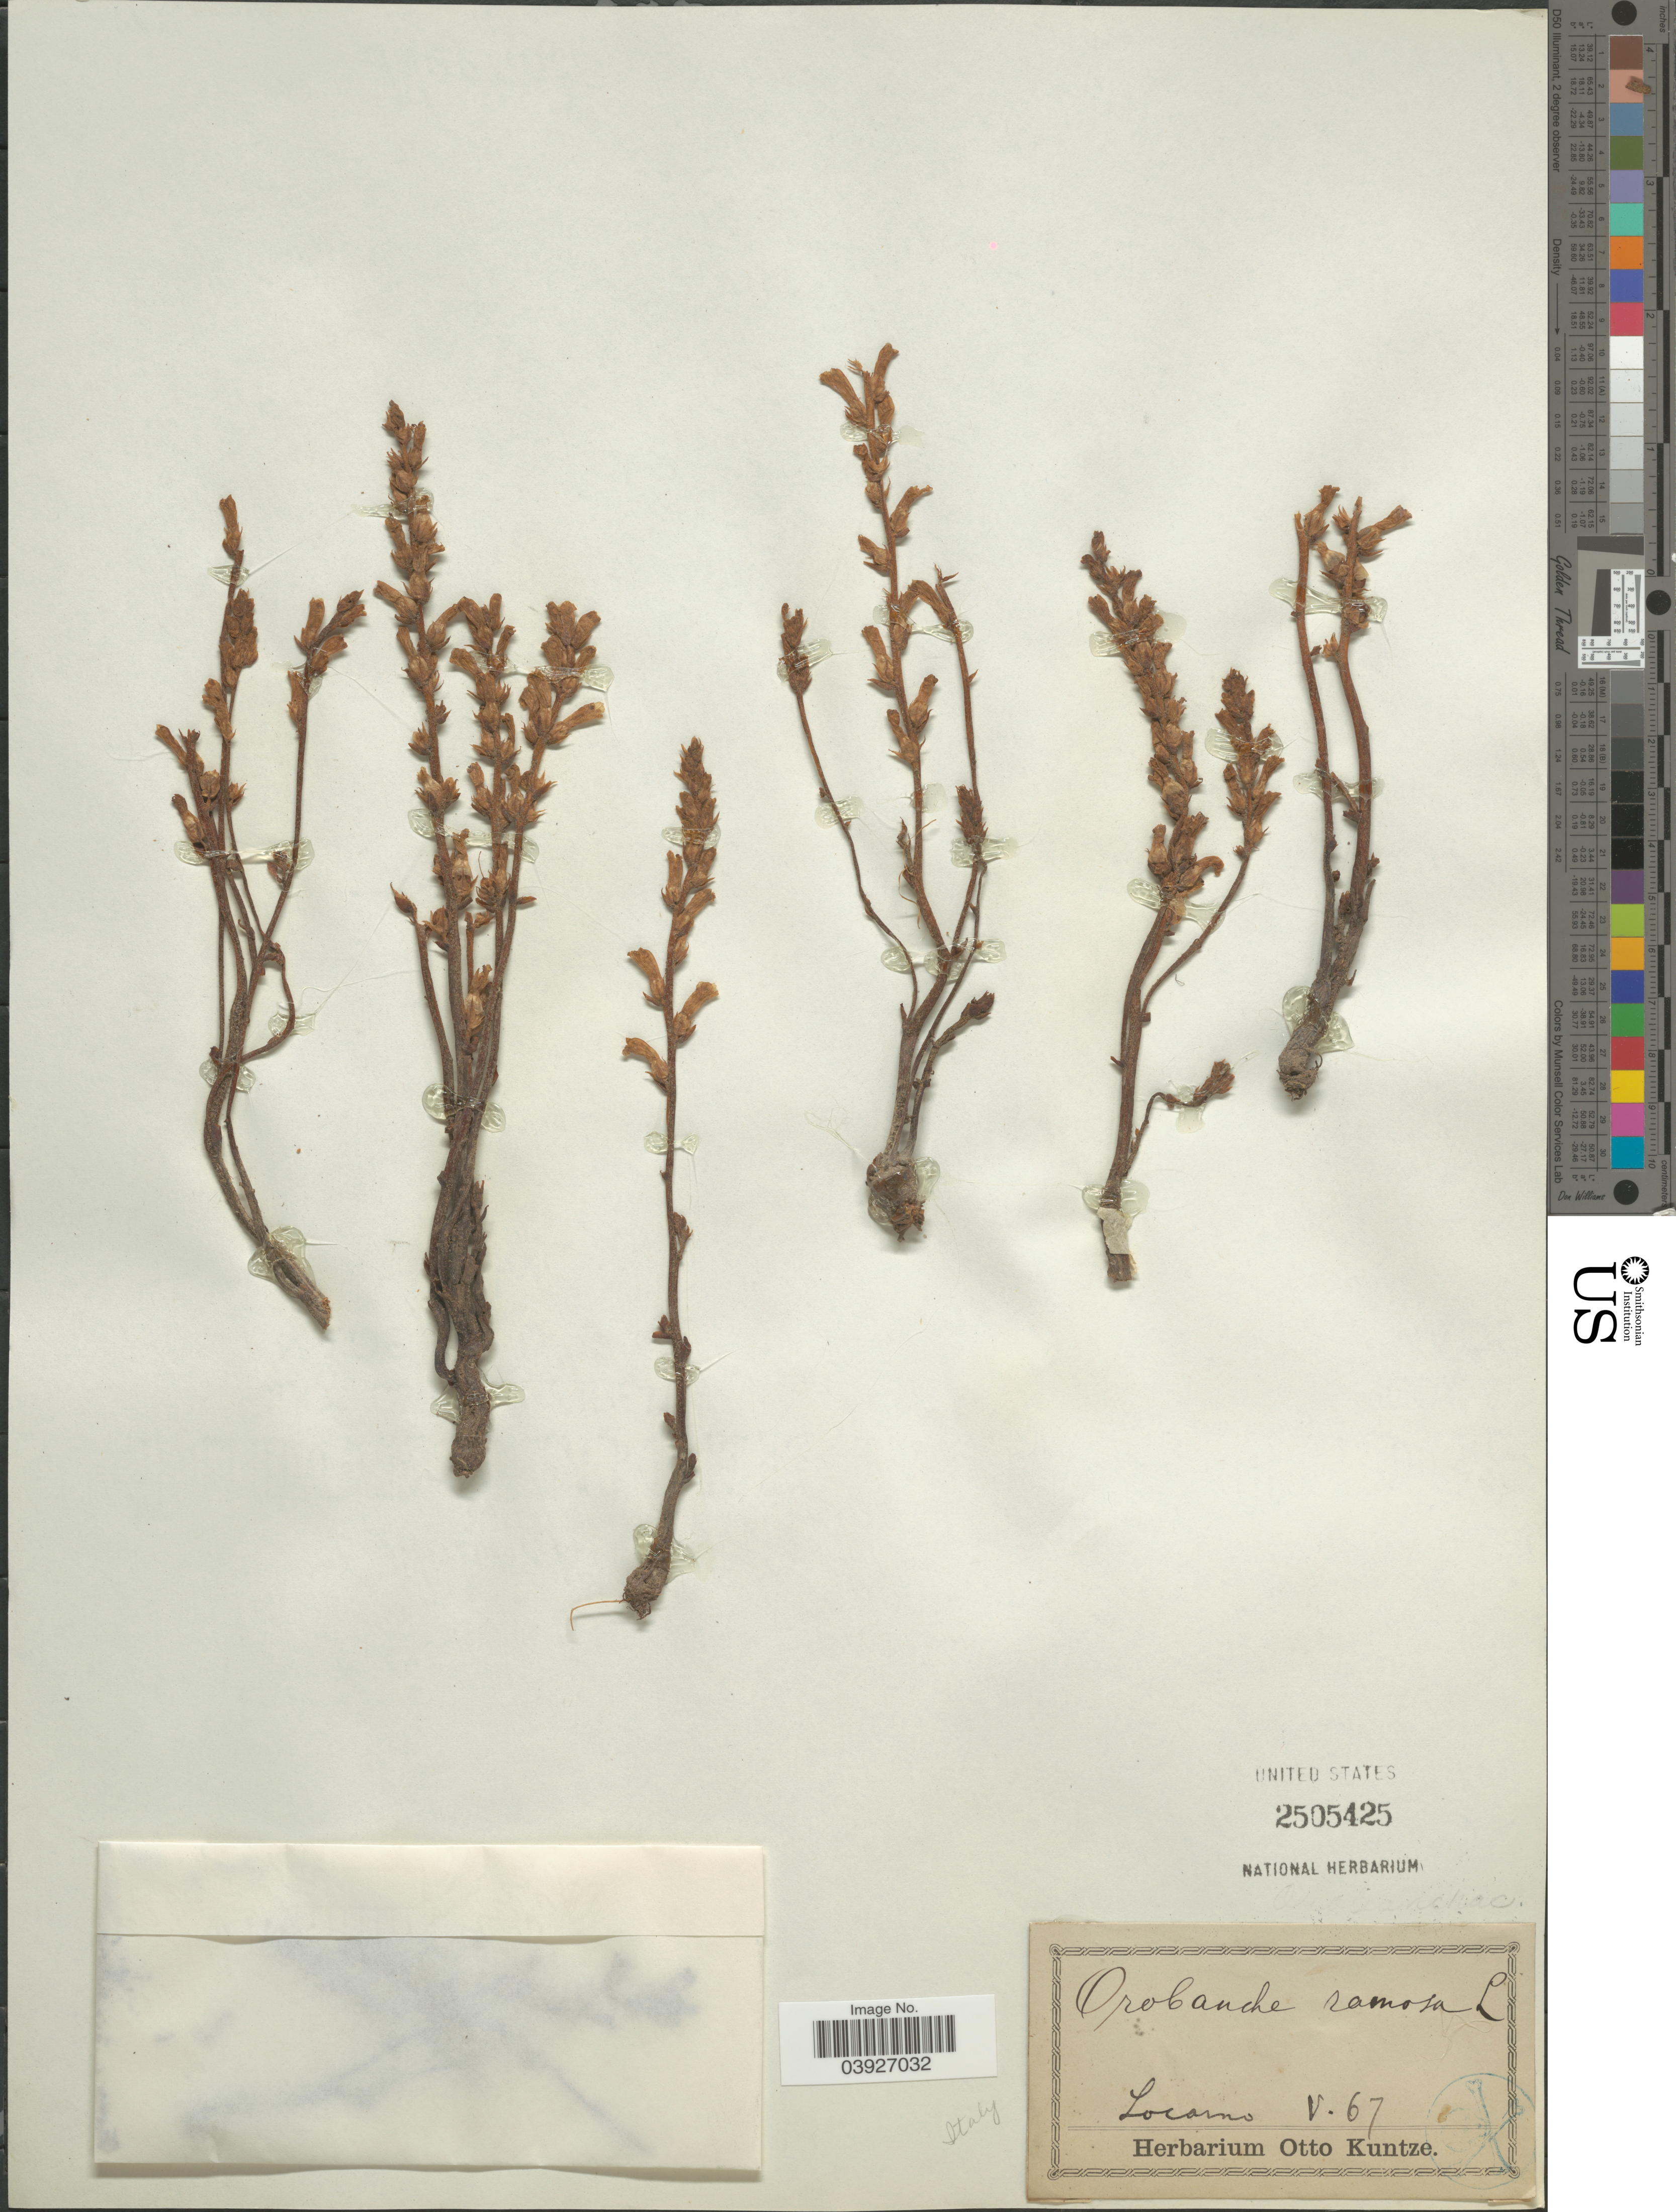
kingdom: Plantae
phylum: Tracheophyta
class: Magnoliopsida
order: Lamiales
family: Orobanchaceae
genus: Orobanche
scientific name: Orobanche ramosa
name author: L.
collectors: ex herb. Otto Kuntze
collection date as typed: Transcribed d/m/y: /5/67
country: Italy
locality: Locarno.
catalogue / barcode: US 2505425